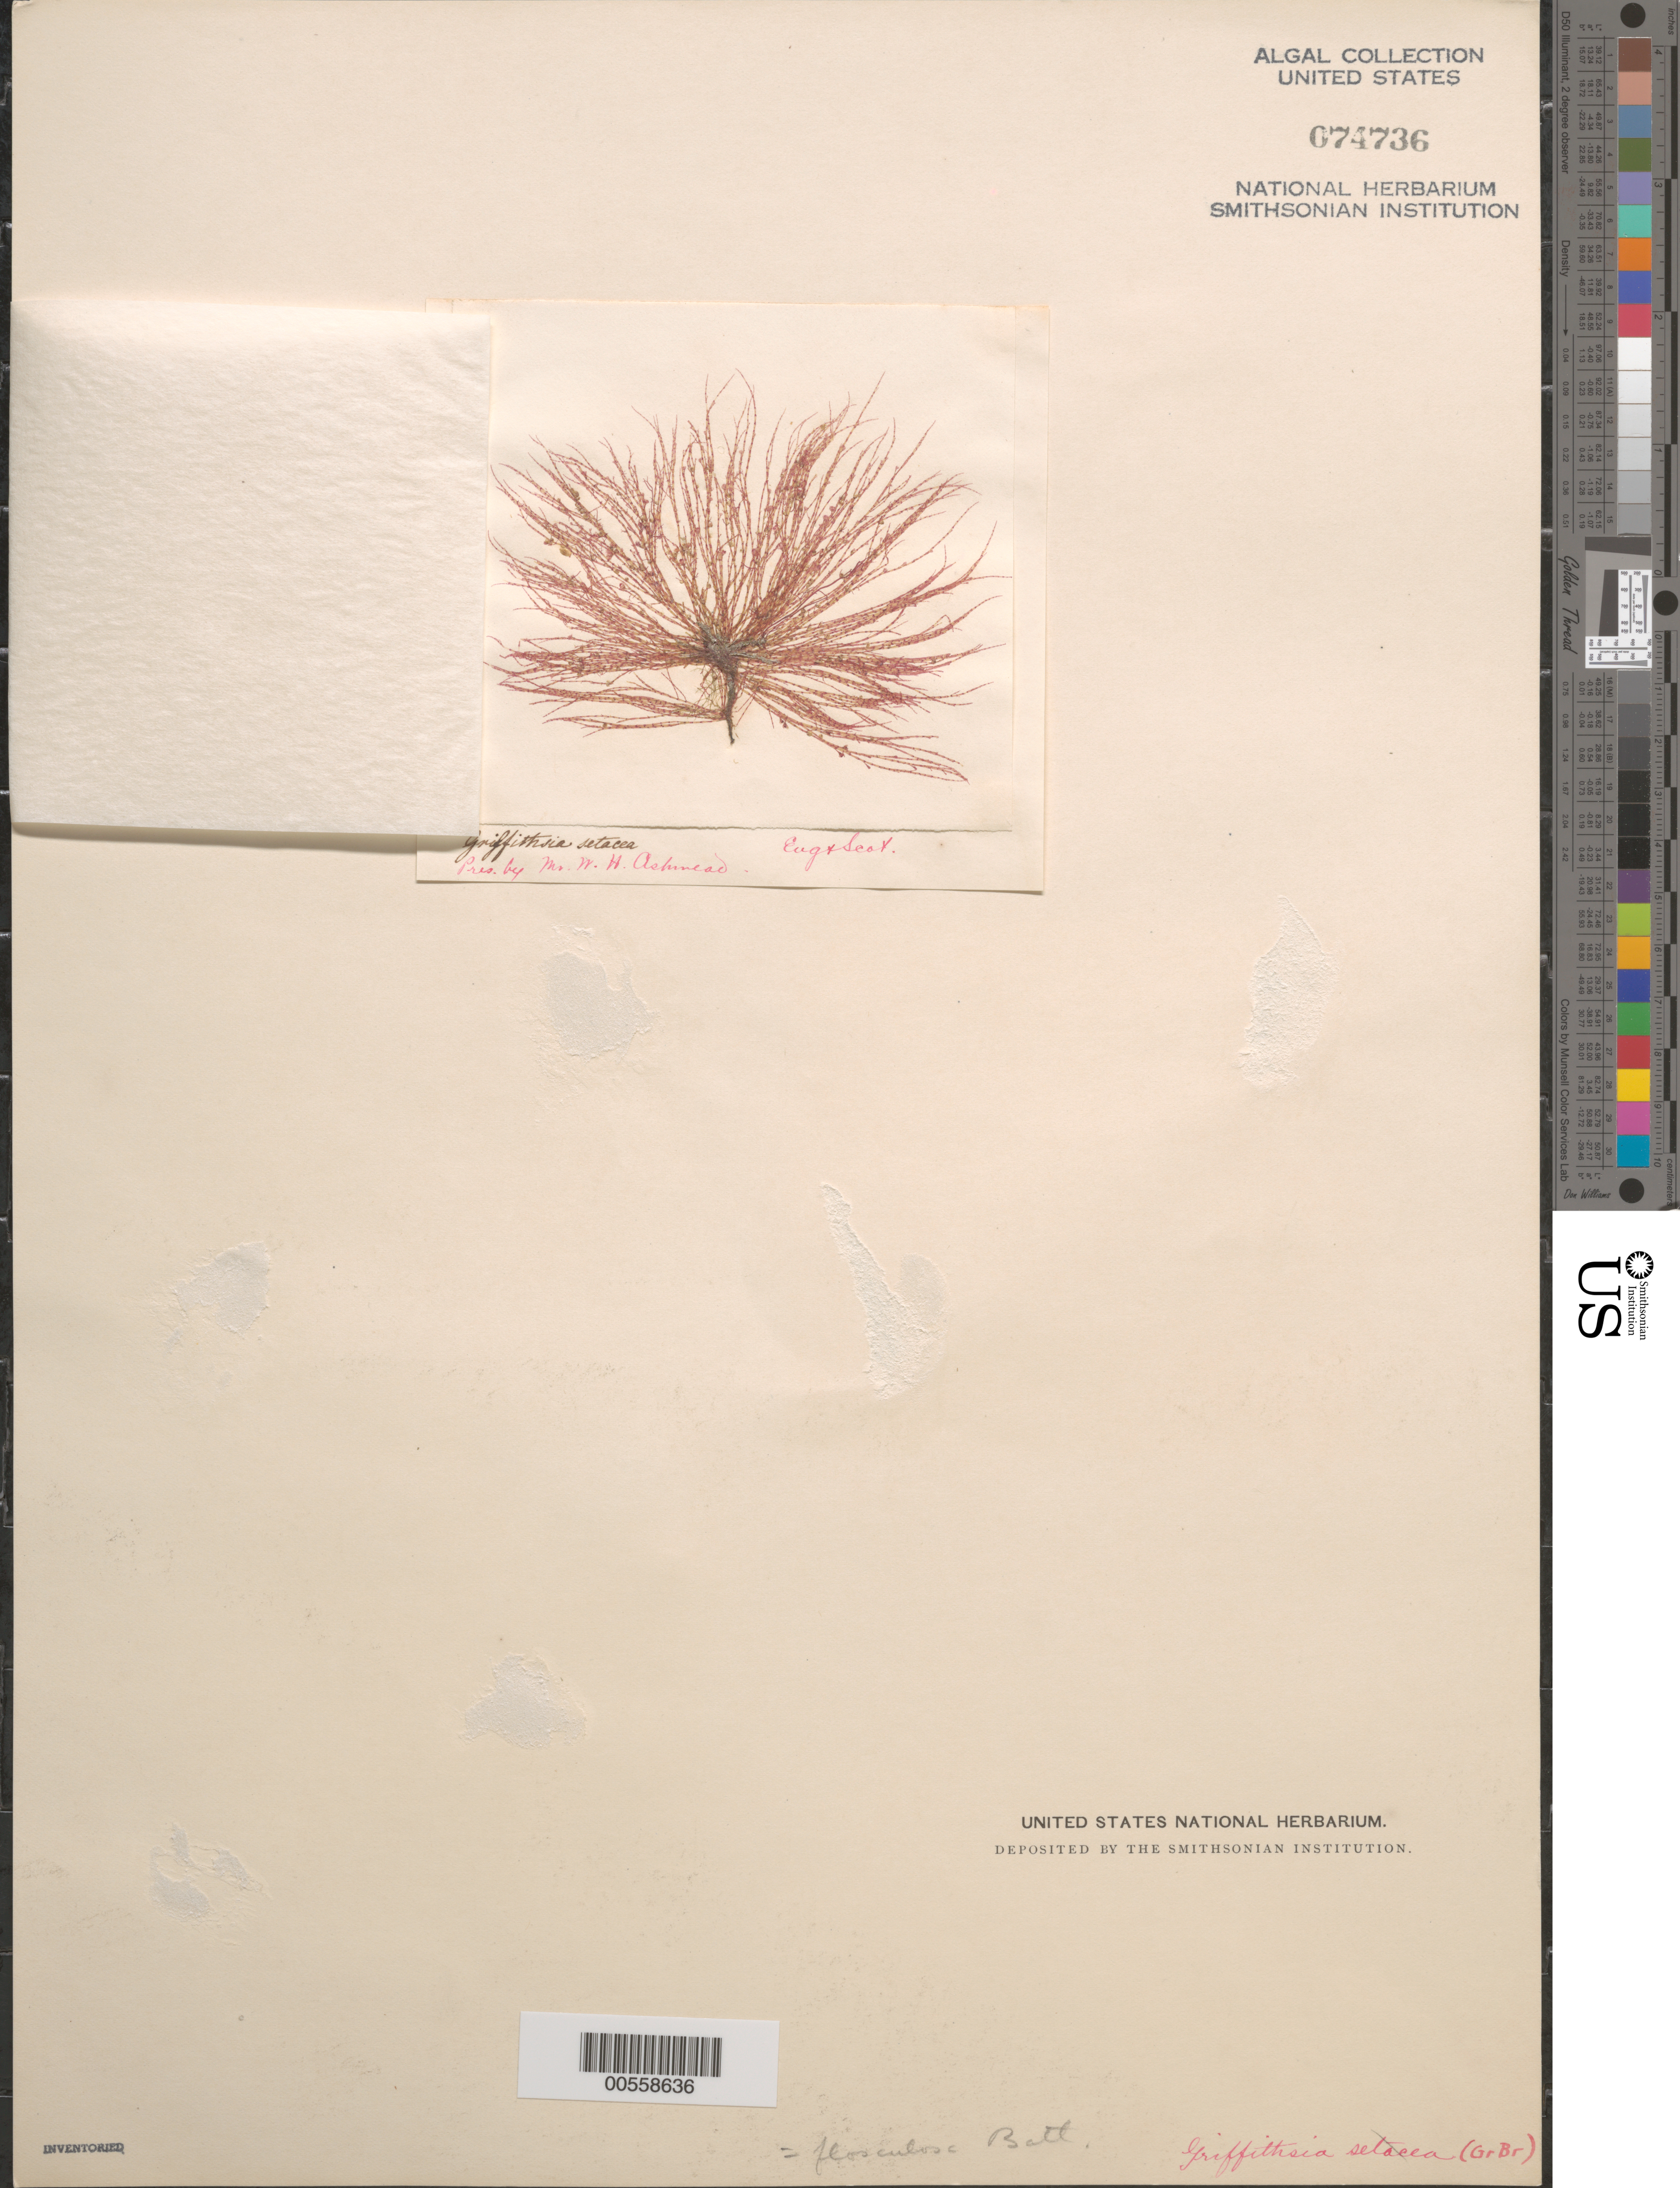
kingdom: Plantae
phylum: Rhodophyta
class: Florideophyceae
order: Ceramiales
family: Wrangeliaceae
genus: Halurus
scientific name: Halurus flosculosus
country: United Kingdom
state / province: England / Scotland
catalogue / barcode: US 74736